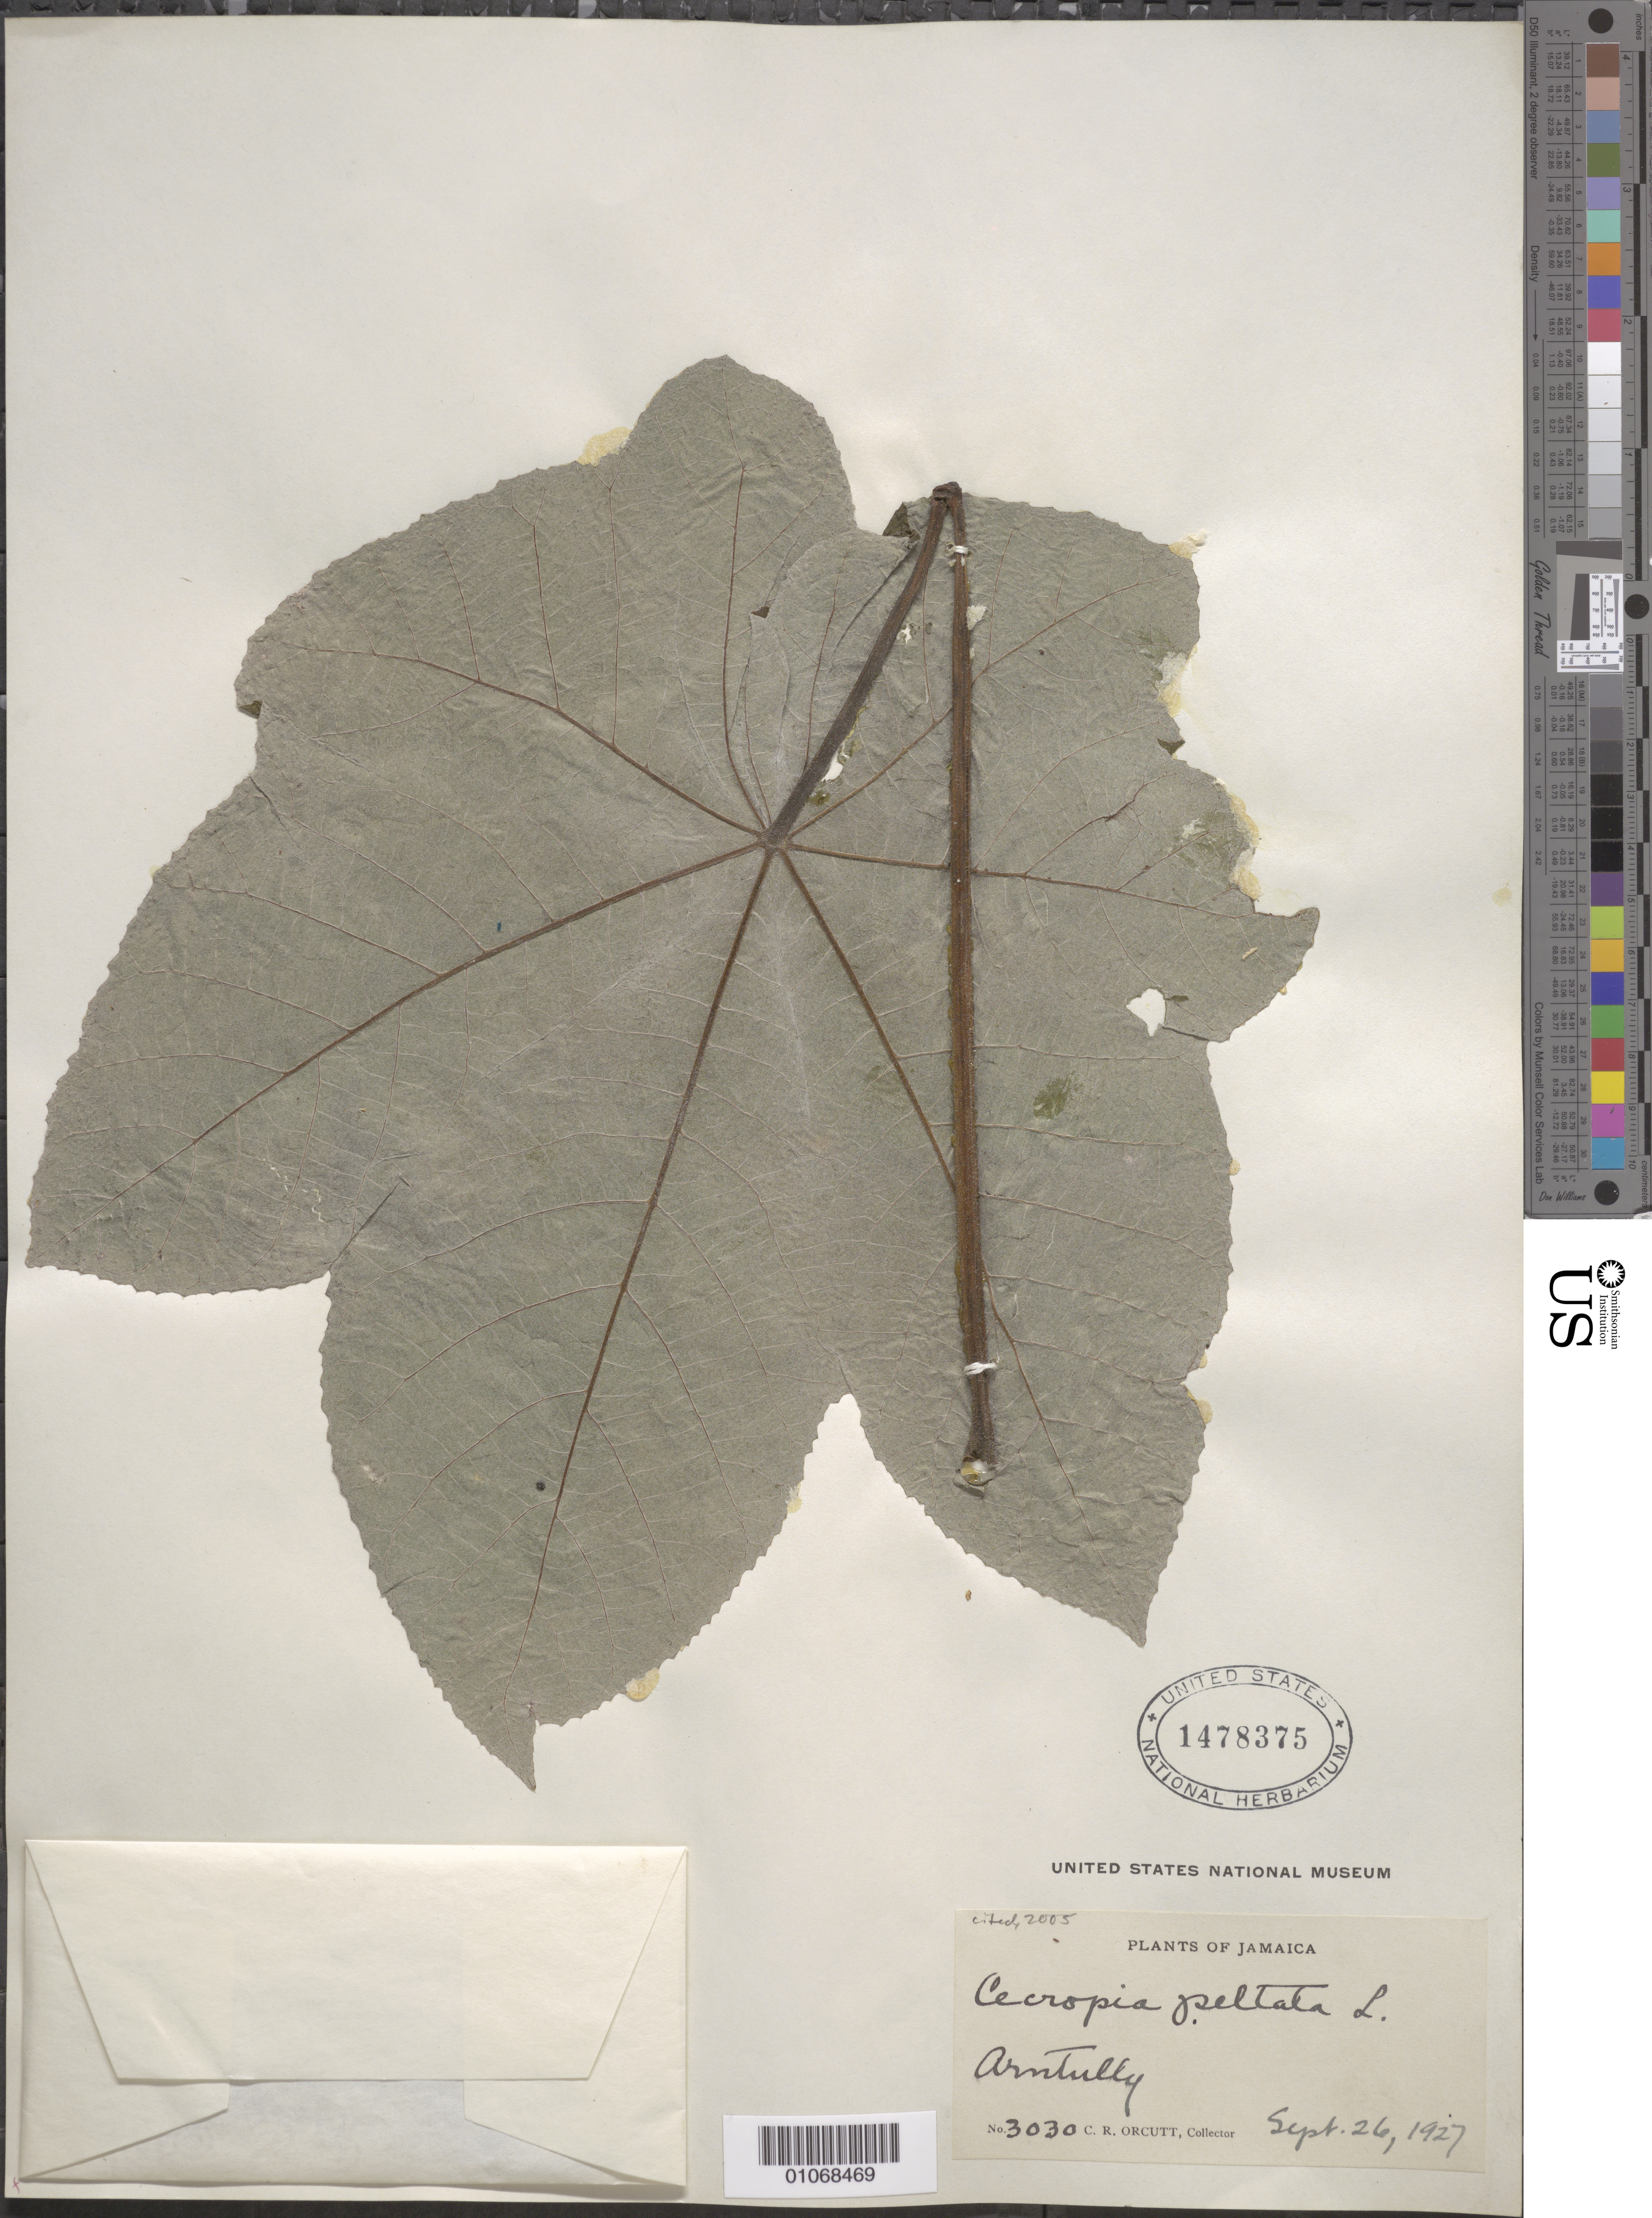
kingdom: Plantae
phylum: Tracheophyta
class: Magnoliopsida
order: Rosales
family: Urticaceae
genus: Cecropia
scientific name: Cecropia peltata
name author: L.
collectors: C. R. Orcutt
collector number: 3030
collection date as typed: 26 Sep 1927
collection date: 1927-09-26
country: Jamaica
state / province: Saint Thomas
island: Jamaica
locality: Arntully.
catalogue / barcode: US 1478375